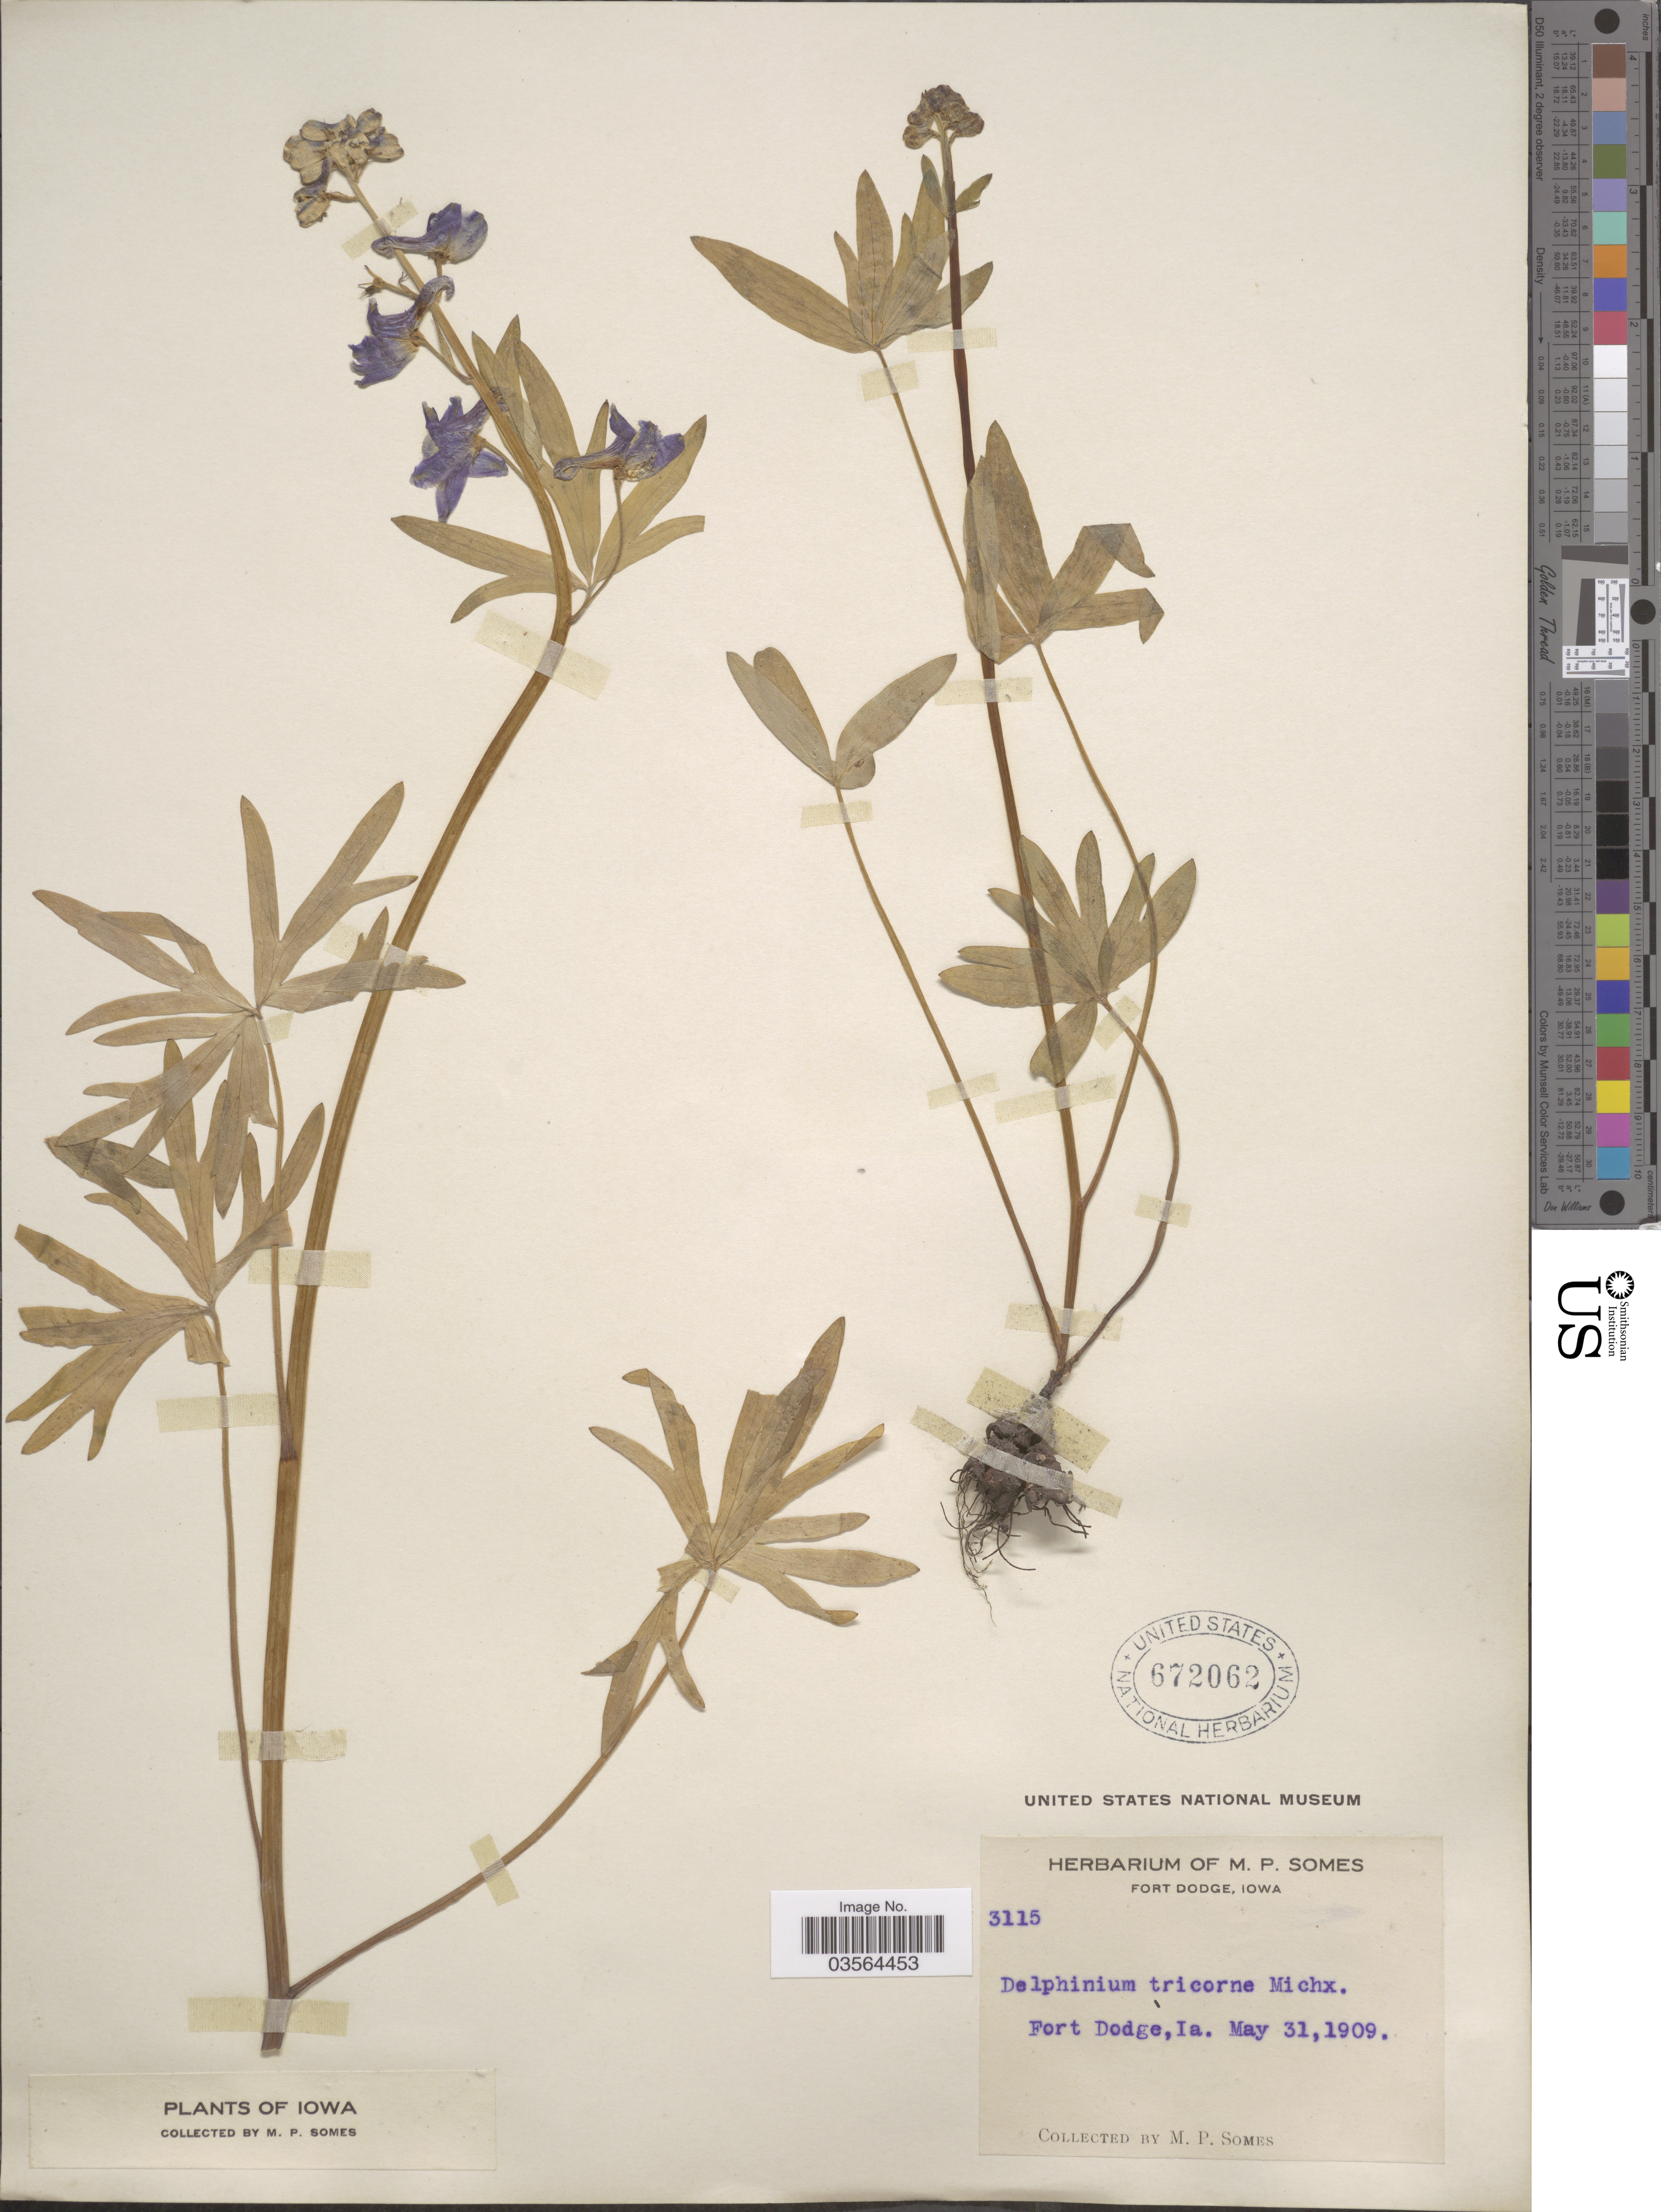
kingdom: Plantae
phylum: Tracheophyta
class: Magnoliopsida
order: Ranunculales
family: Ranunculaceae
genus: Delphinium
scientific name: Delphinium tricorne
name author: Michx.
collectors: M. Somes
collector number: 3115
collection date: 1909-05-31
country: United States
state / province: Iowa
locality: Fort Dodge.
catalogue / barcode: US 672062